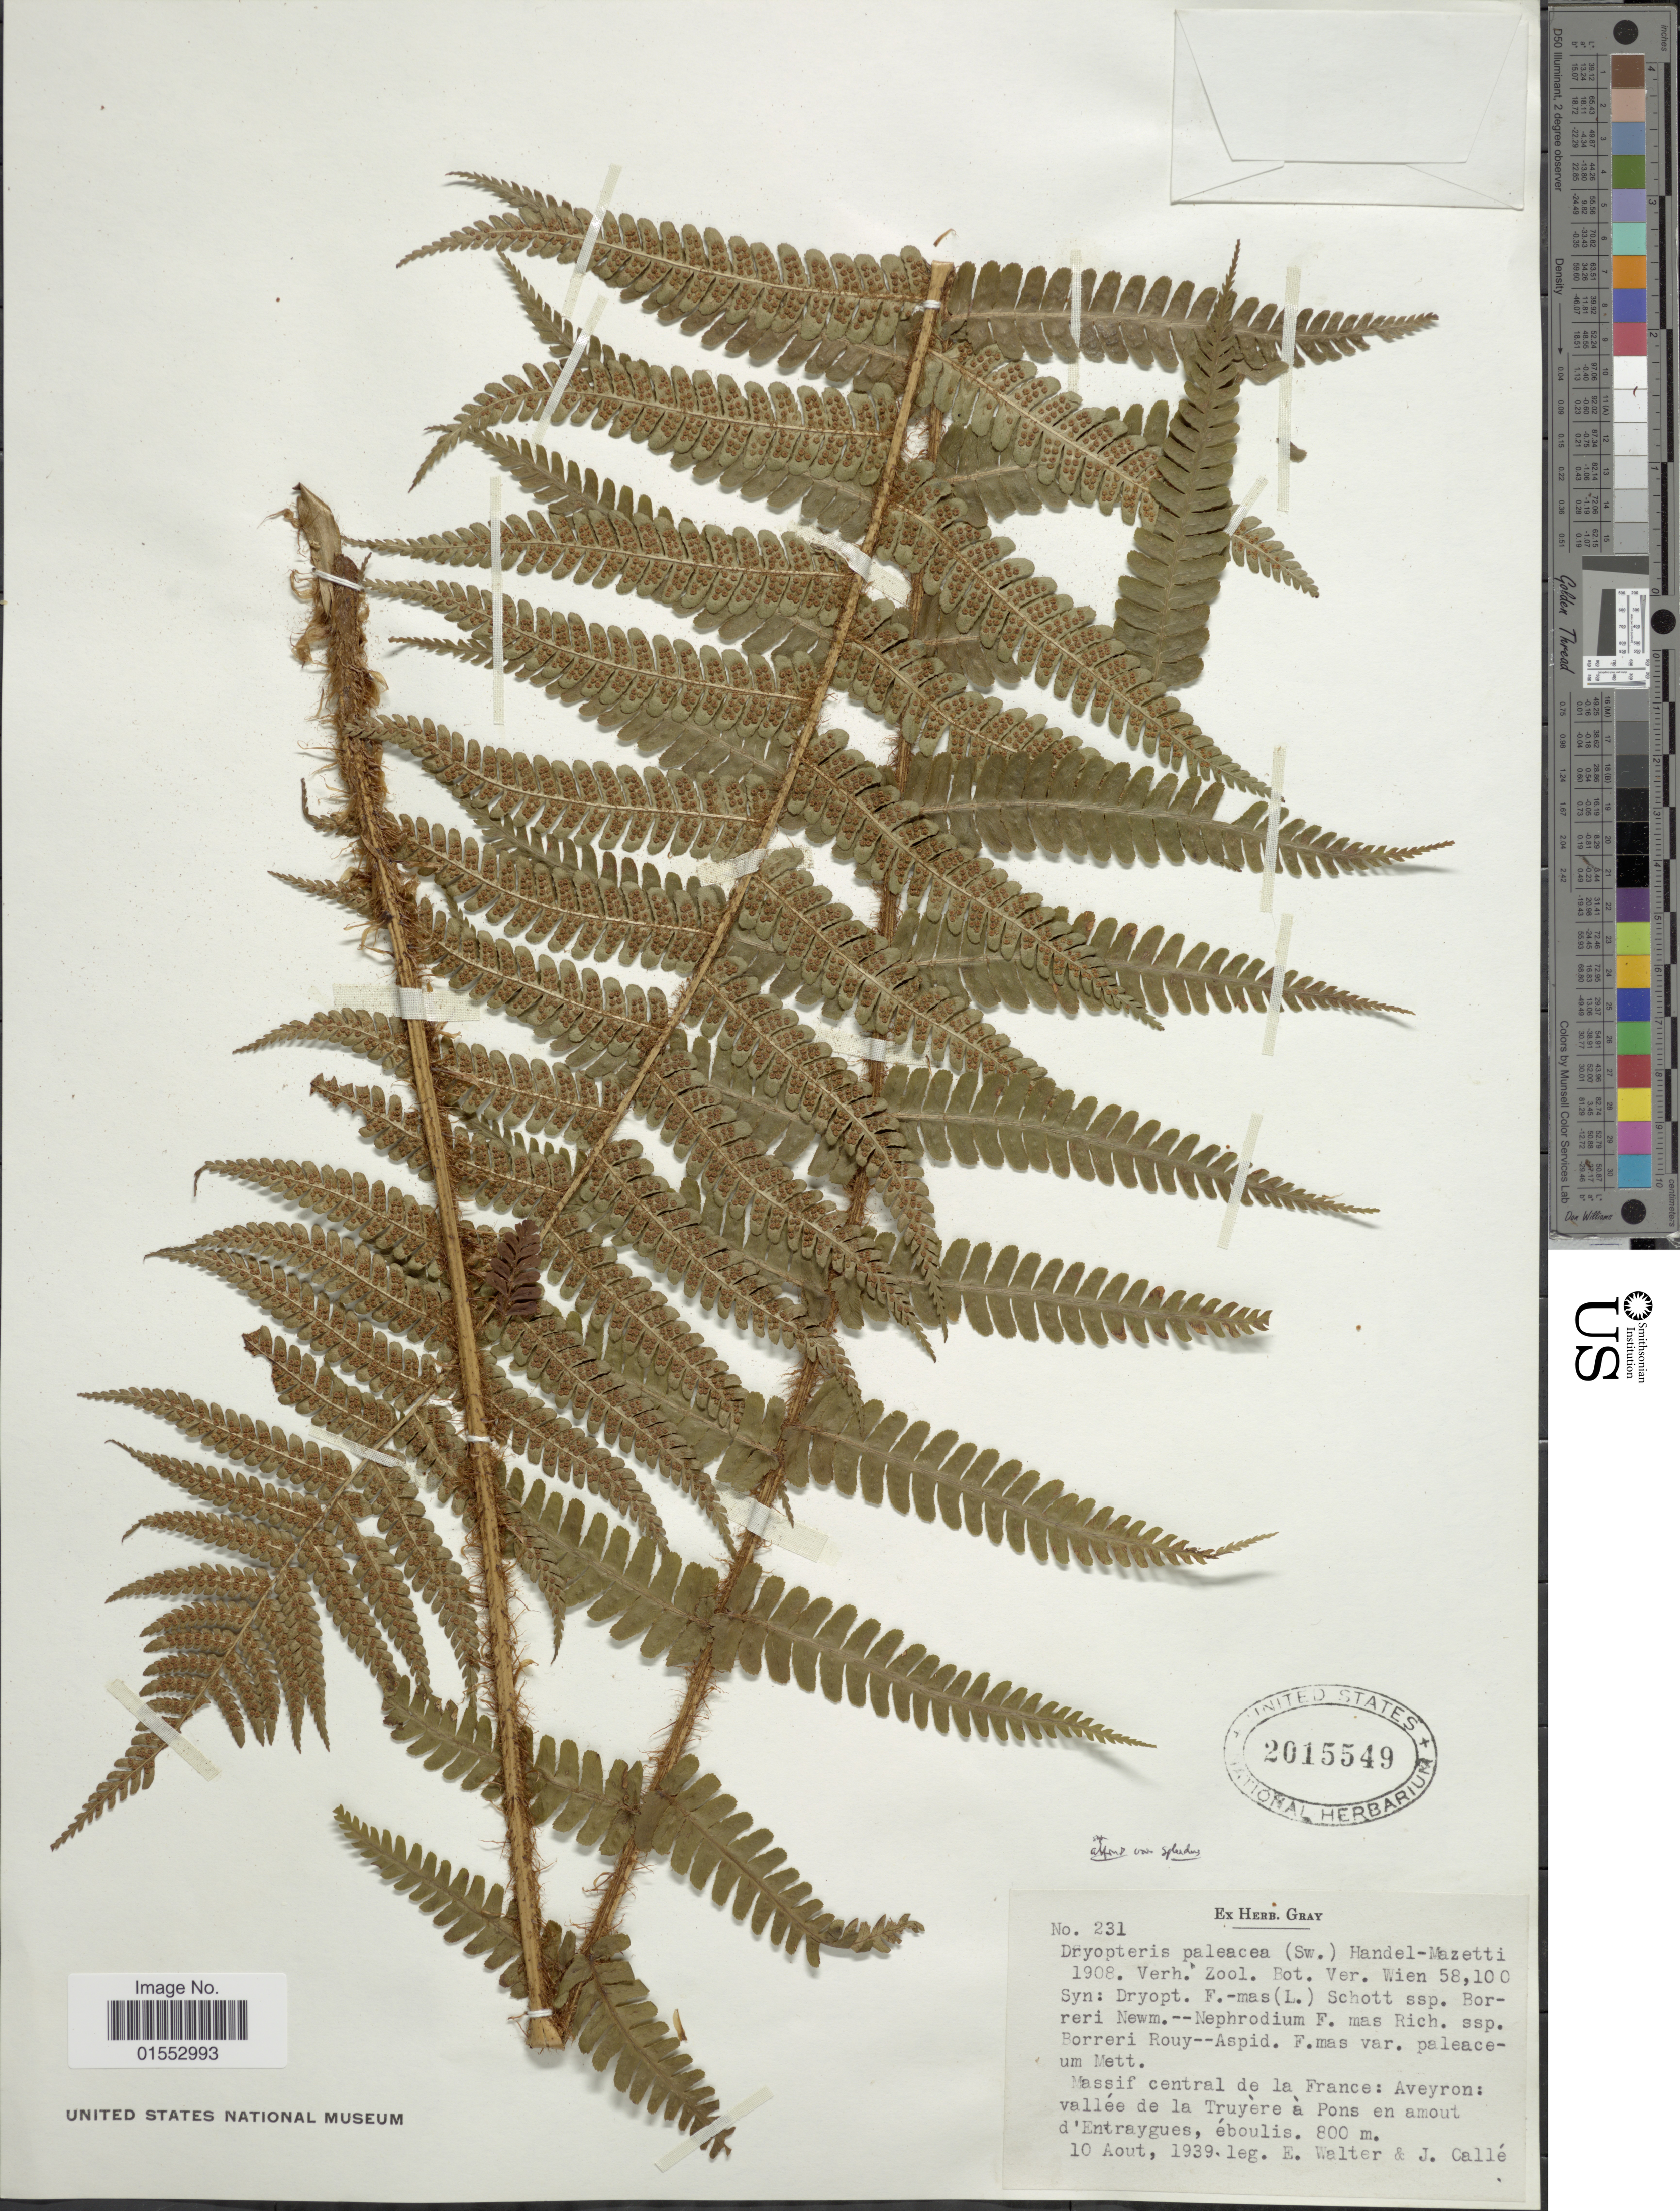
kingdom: Plantae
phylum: Tracheophyta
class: Polypodiopsida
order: Polypodiales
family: Dryopteridaceae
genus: Dryopteris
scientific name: Dryopteris affinis subsp. affinis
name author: (Lowe) Fraser-Jenk.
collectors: E. Walter & Calle, J.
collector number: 23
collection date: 1939-08-10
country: France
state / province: Occitanie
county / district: Aveyron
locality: Nassif central de la France: Aveyron: valle de la Truyere a Pons en amout d'Entraygues, eboulis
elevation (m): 800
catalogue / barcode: US 2015549